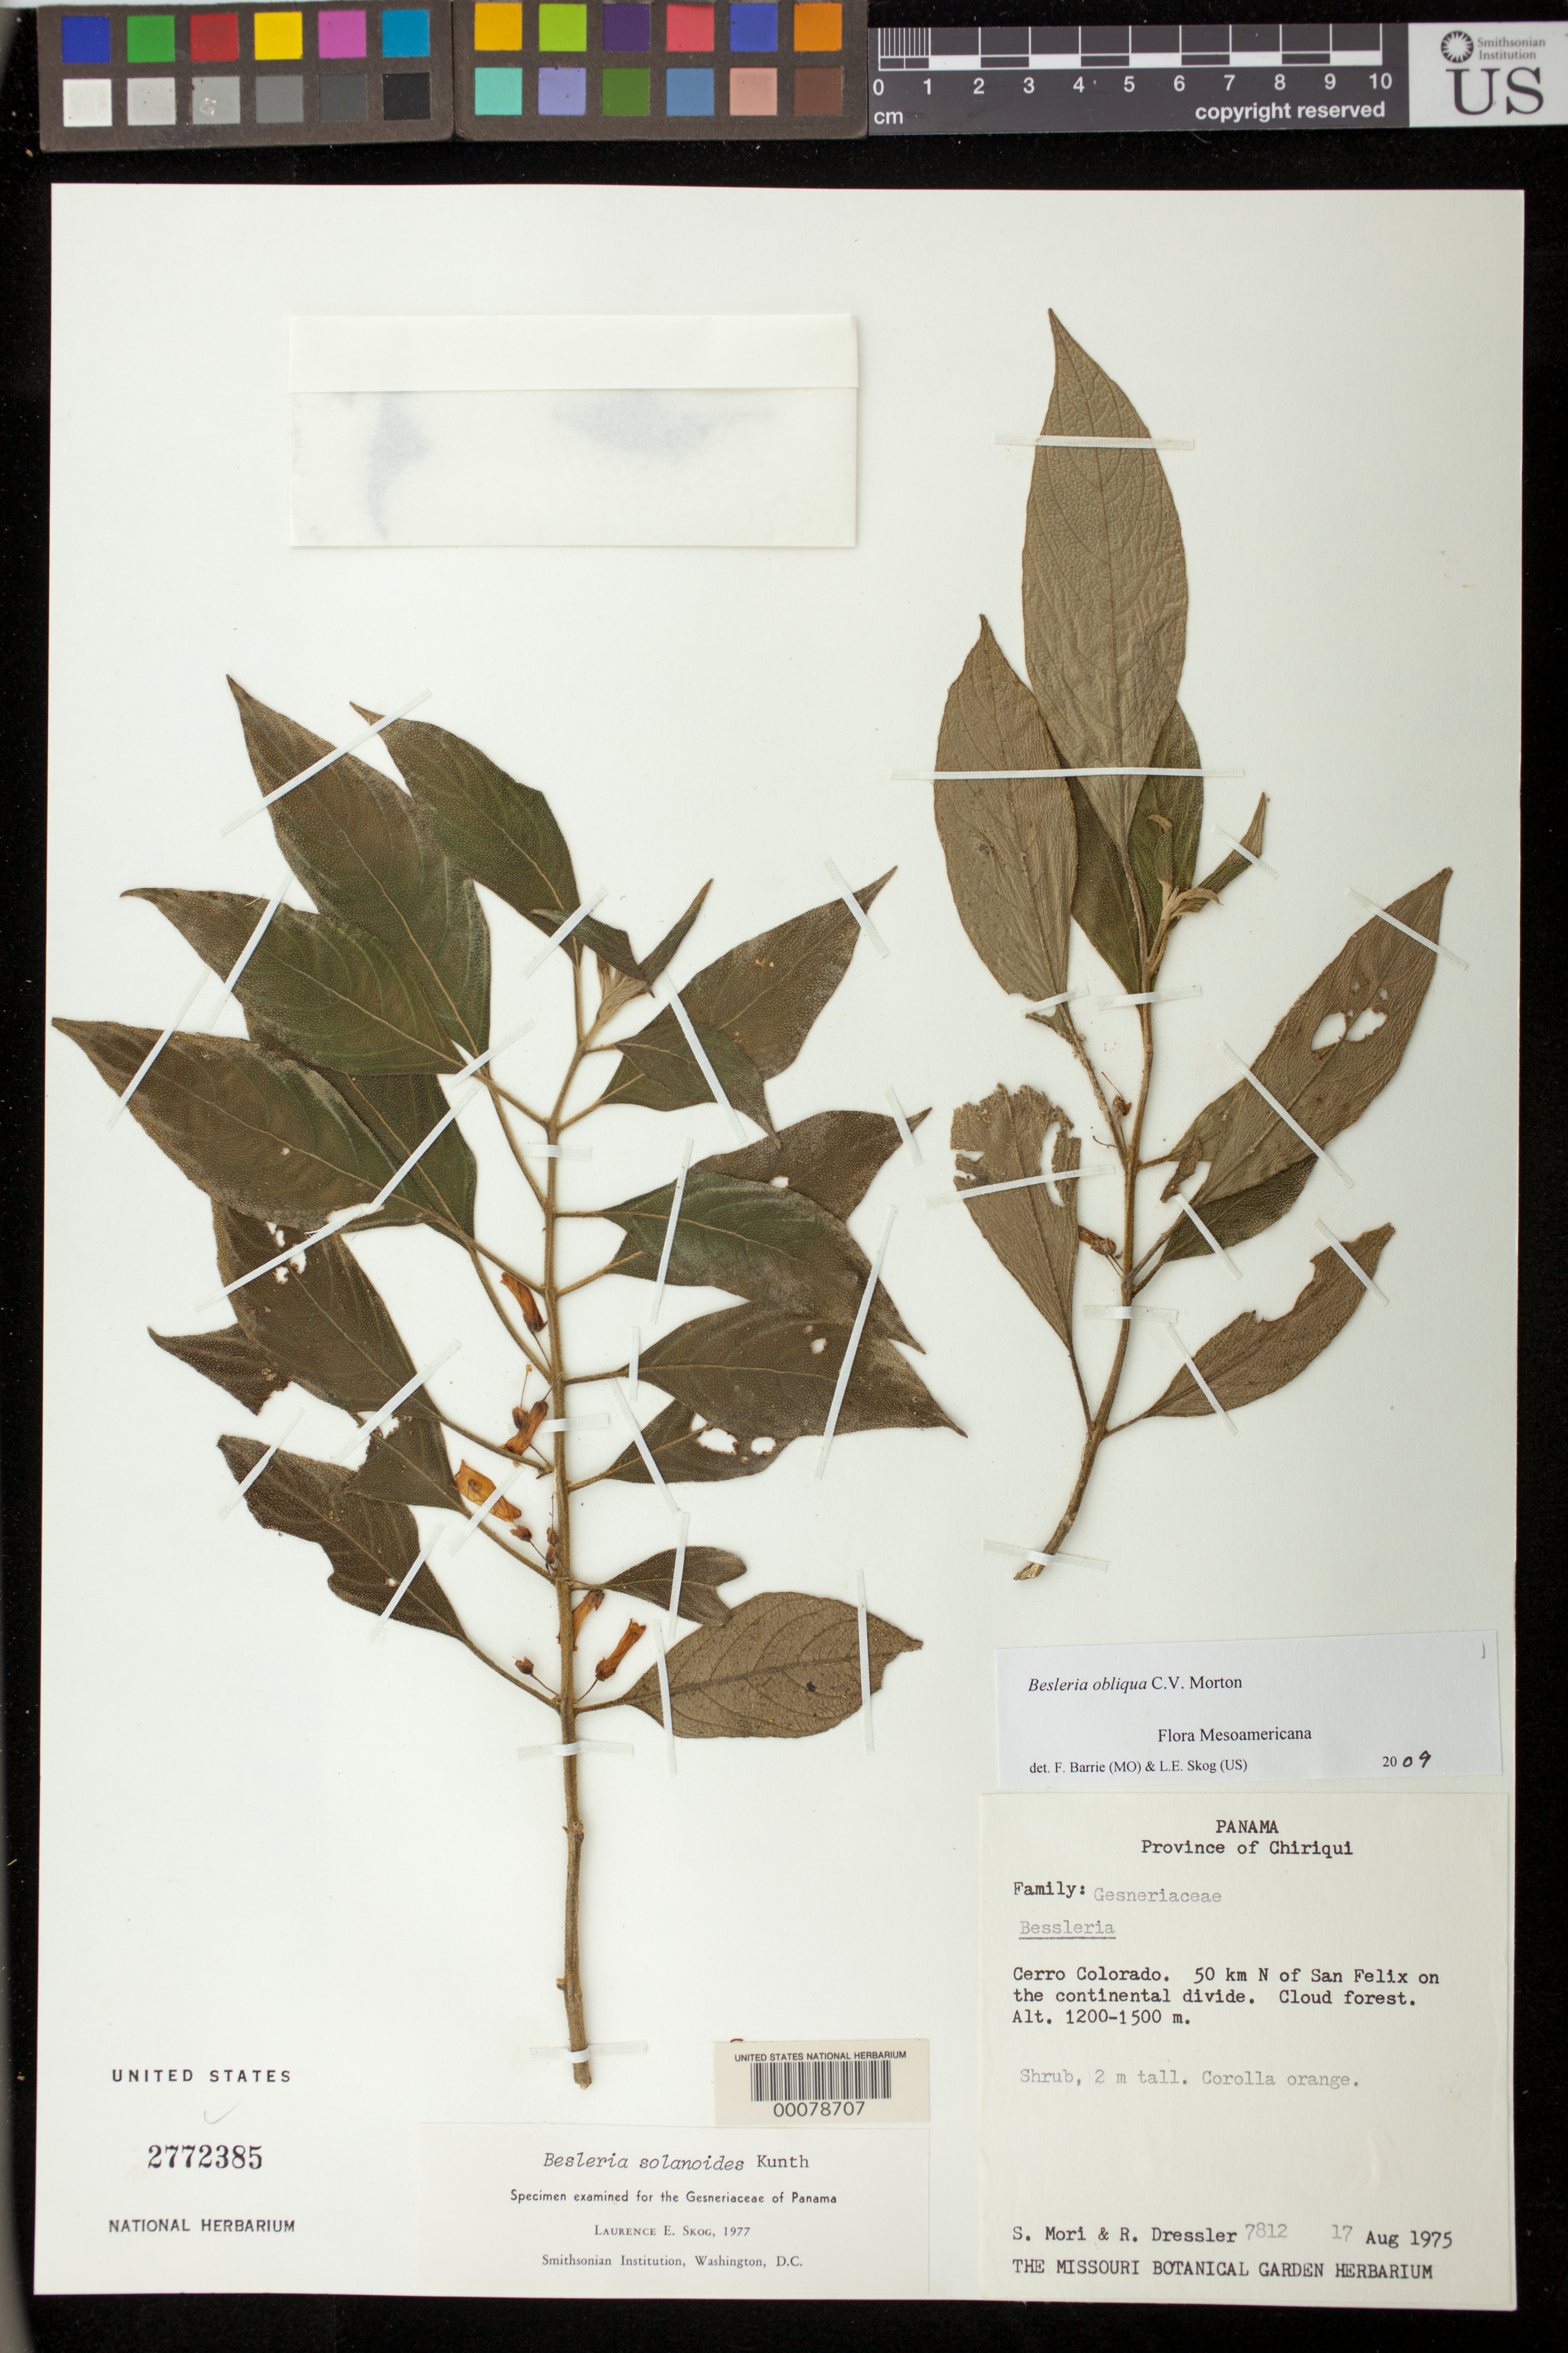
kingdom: Plantae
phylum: Tracheophyta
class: Magnoliopsida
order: Lamiales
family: Gesneriaceae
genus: Besleria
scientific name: Besleria obliqua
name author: C.V. Morton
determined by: Barrie, F. R.; Skog, Laurence E.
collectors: S. Mori & R. Dressler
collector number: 7812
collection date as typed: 17 Aug 1975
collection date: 1975-08-17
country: Panama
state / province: Chiriquí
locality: Cerro Colorado, 50 km N of San Felix on the continental divide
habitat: Cloud forest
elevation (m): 1200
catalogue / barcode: US 2772385